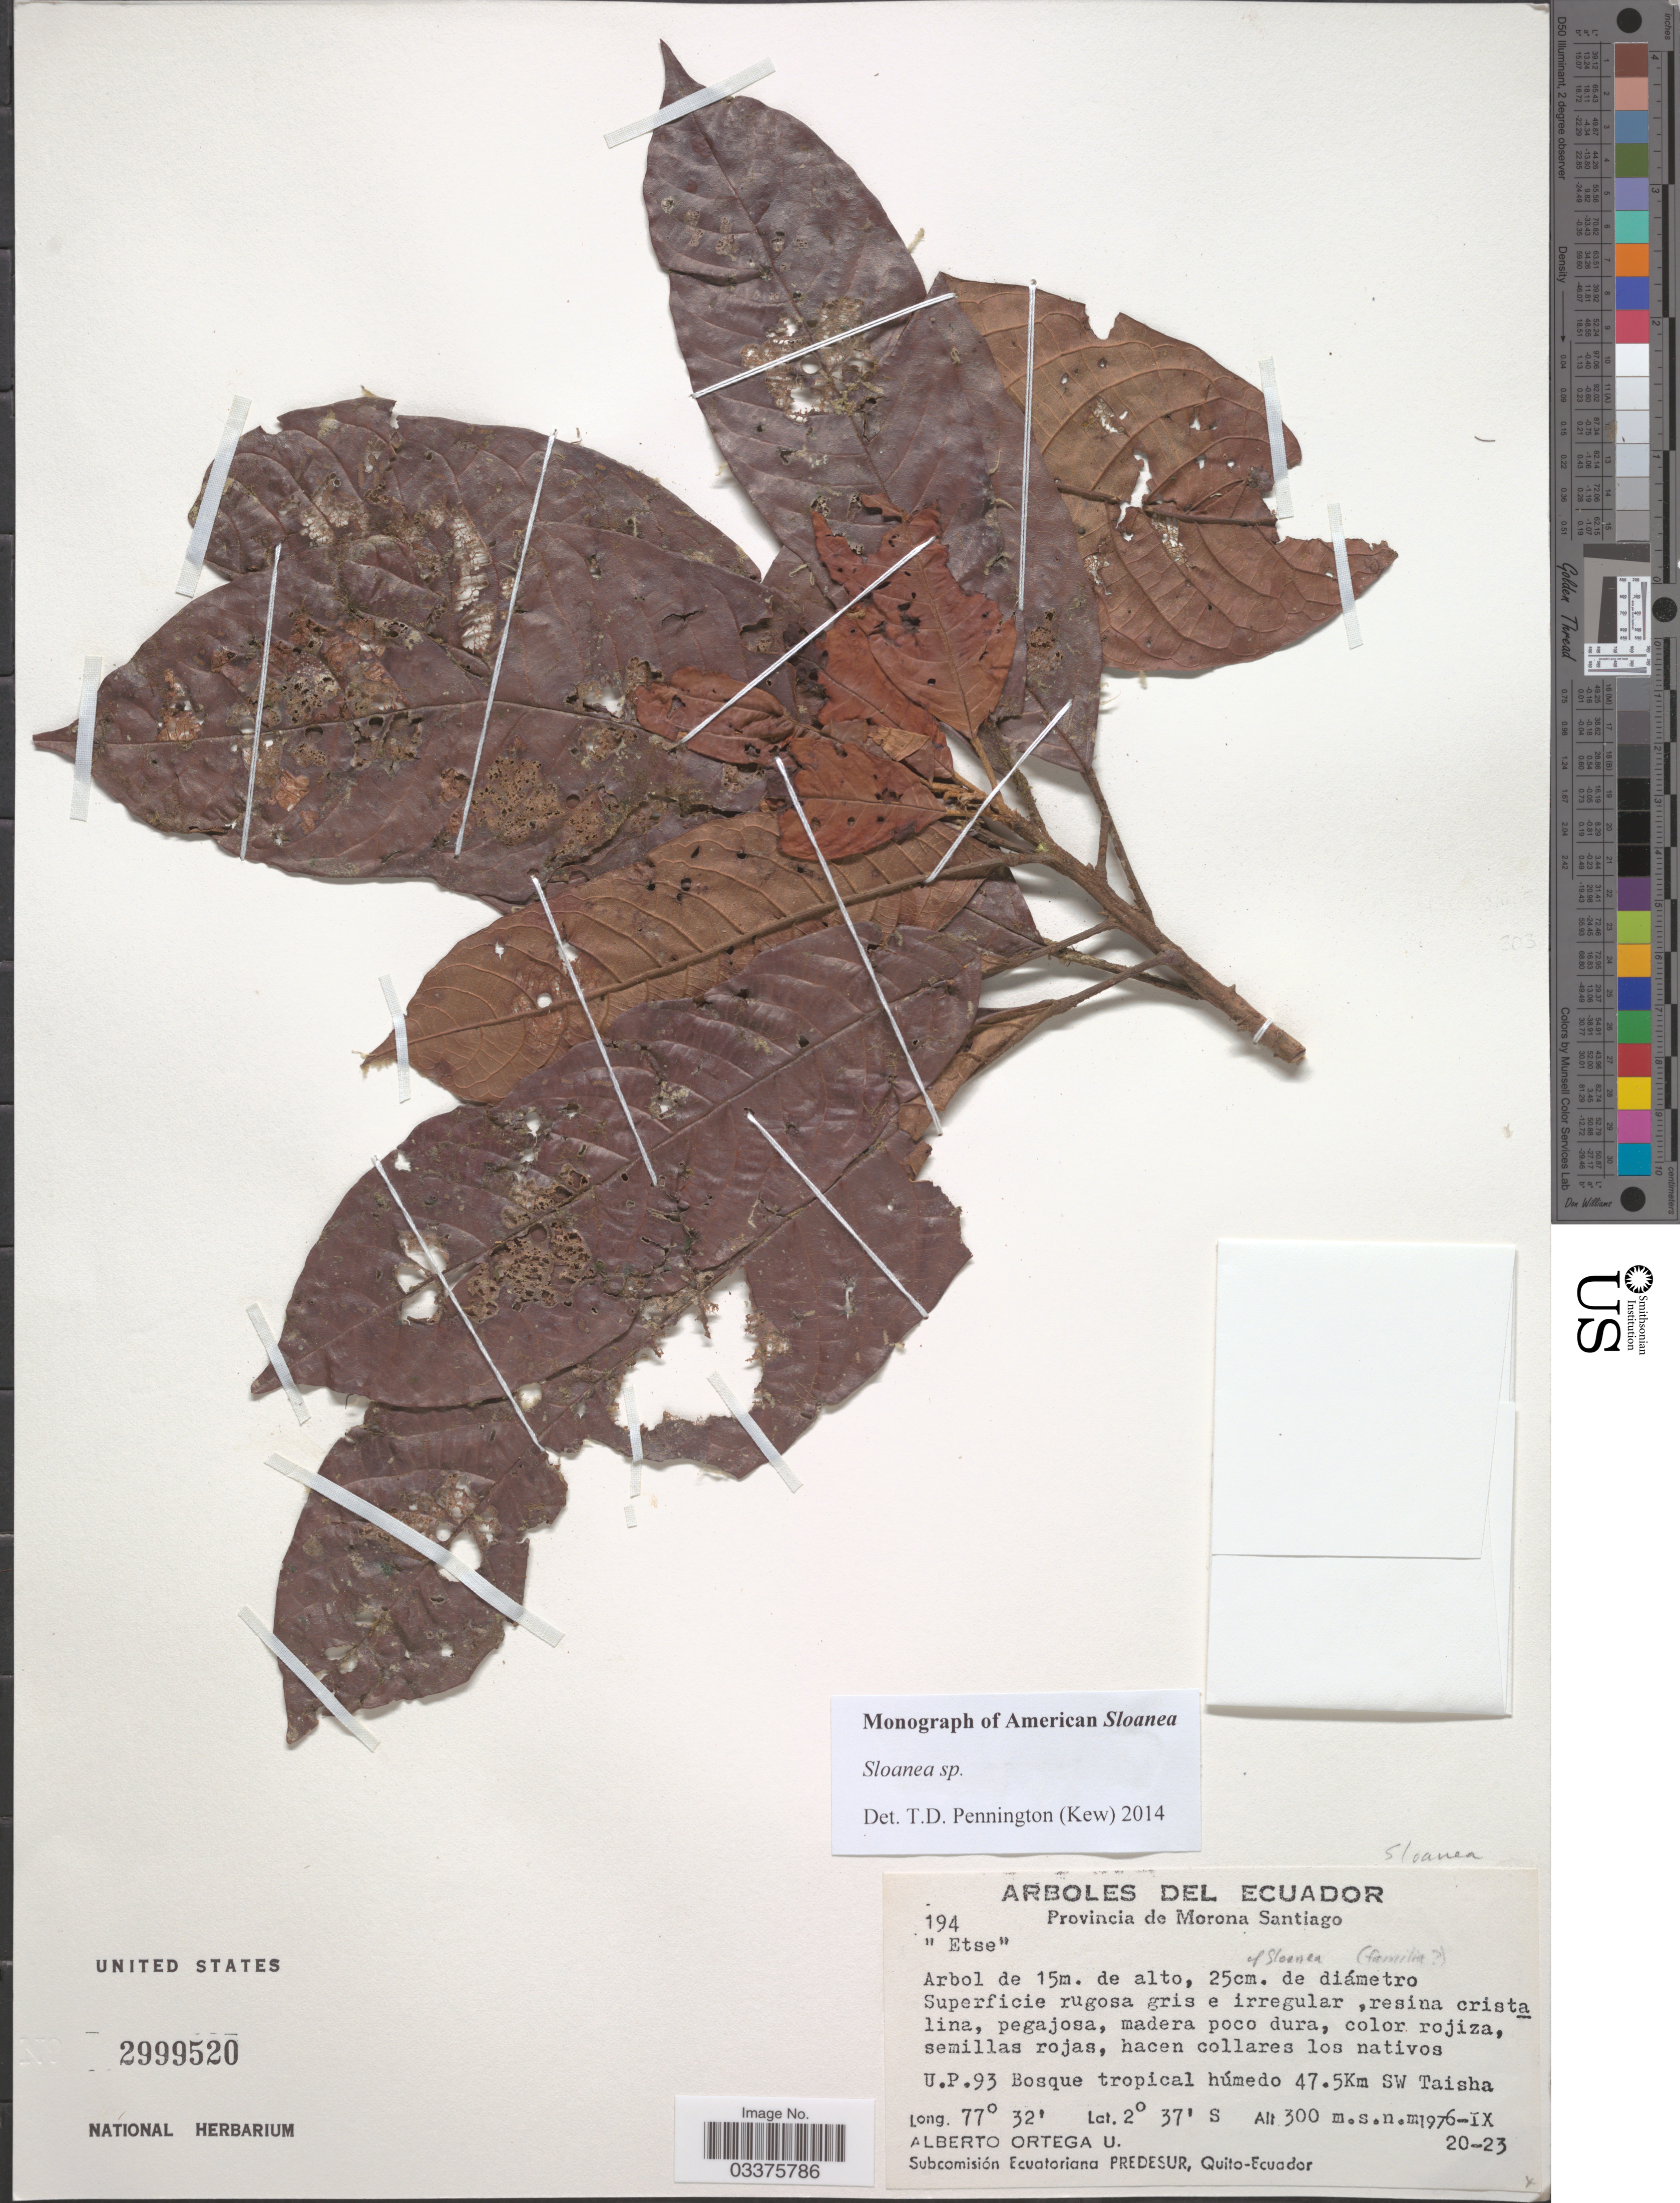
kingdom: Plantae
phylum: Tracheophyta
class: Magnoliopsida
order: Oxalidales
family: Elaeocarpaceae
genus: Sloanea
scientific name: Sloanea sp.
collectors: A. T. Ortega U.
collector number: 194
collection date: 1976-09-20/1976-09-23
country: Ecuador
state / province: Morona-Santiago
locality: U.P. 93 Bosque tropical húmedo 47.5Km. SW Taisha.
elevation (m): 300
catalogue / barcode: US 2999520